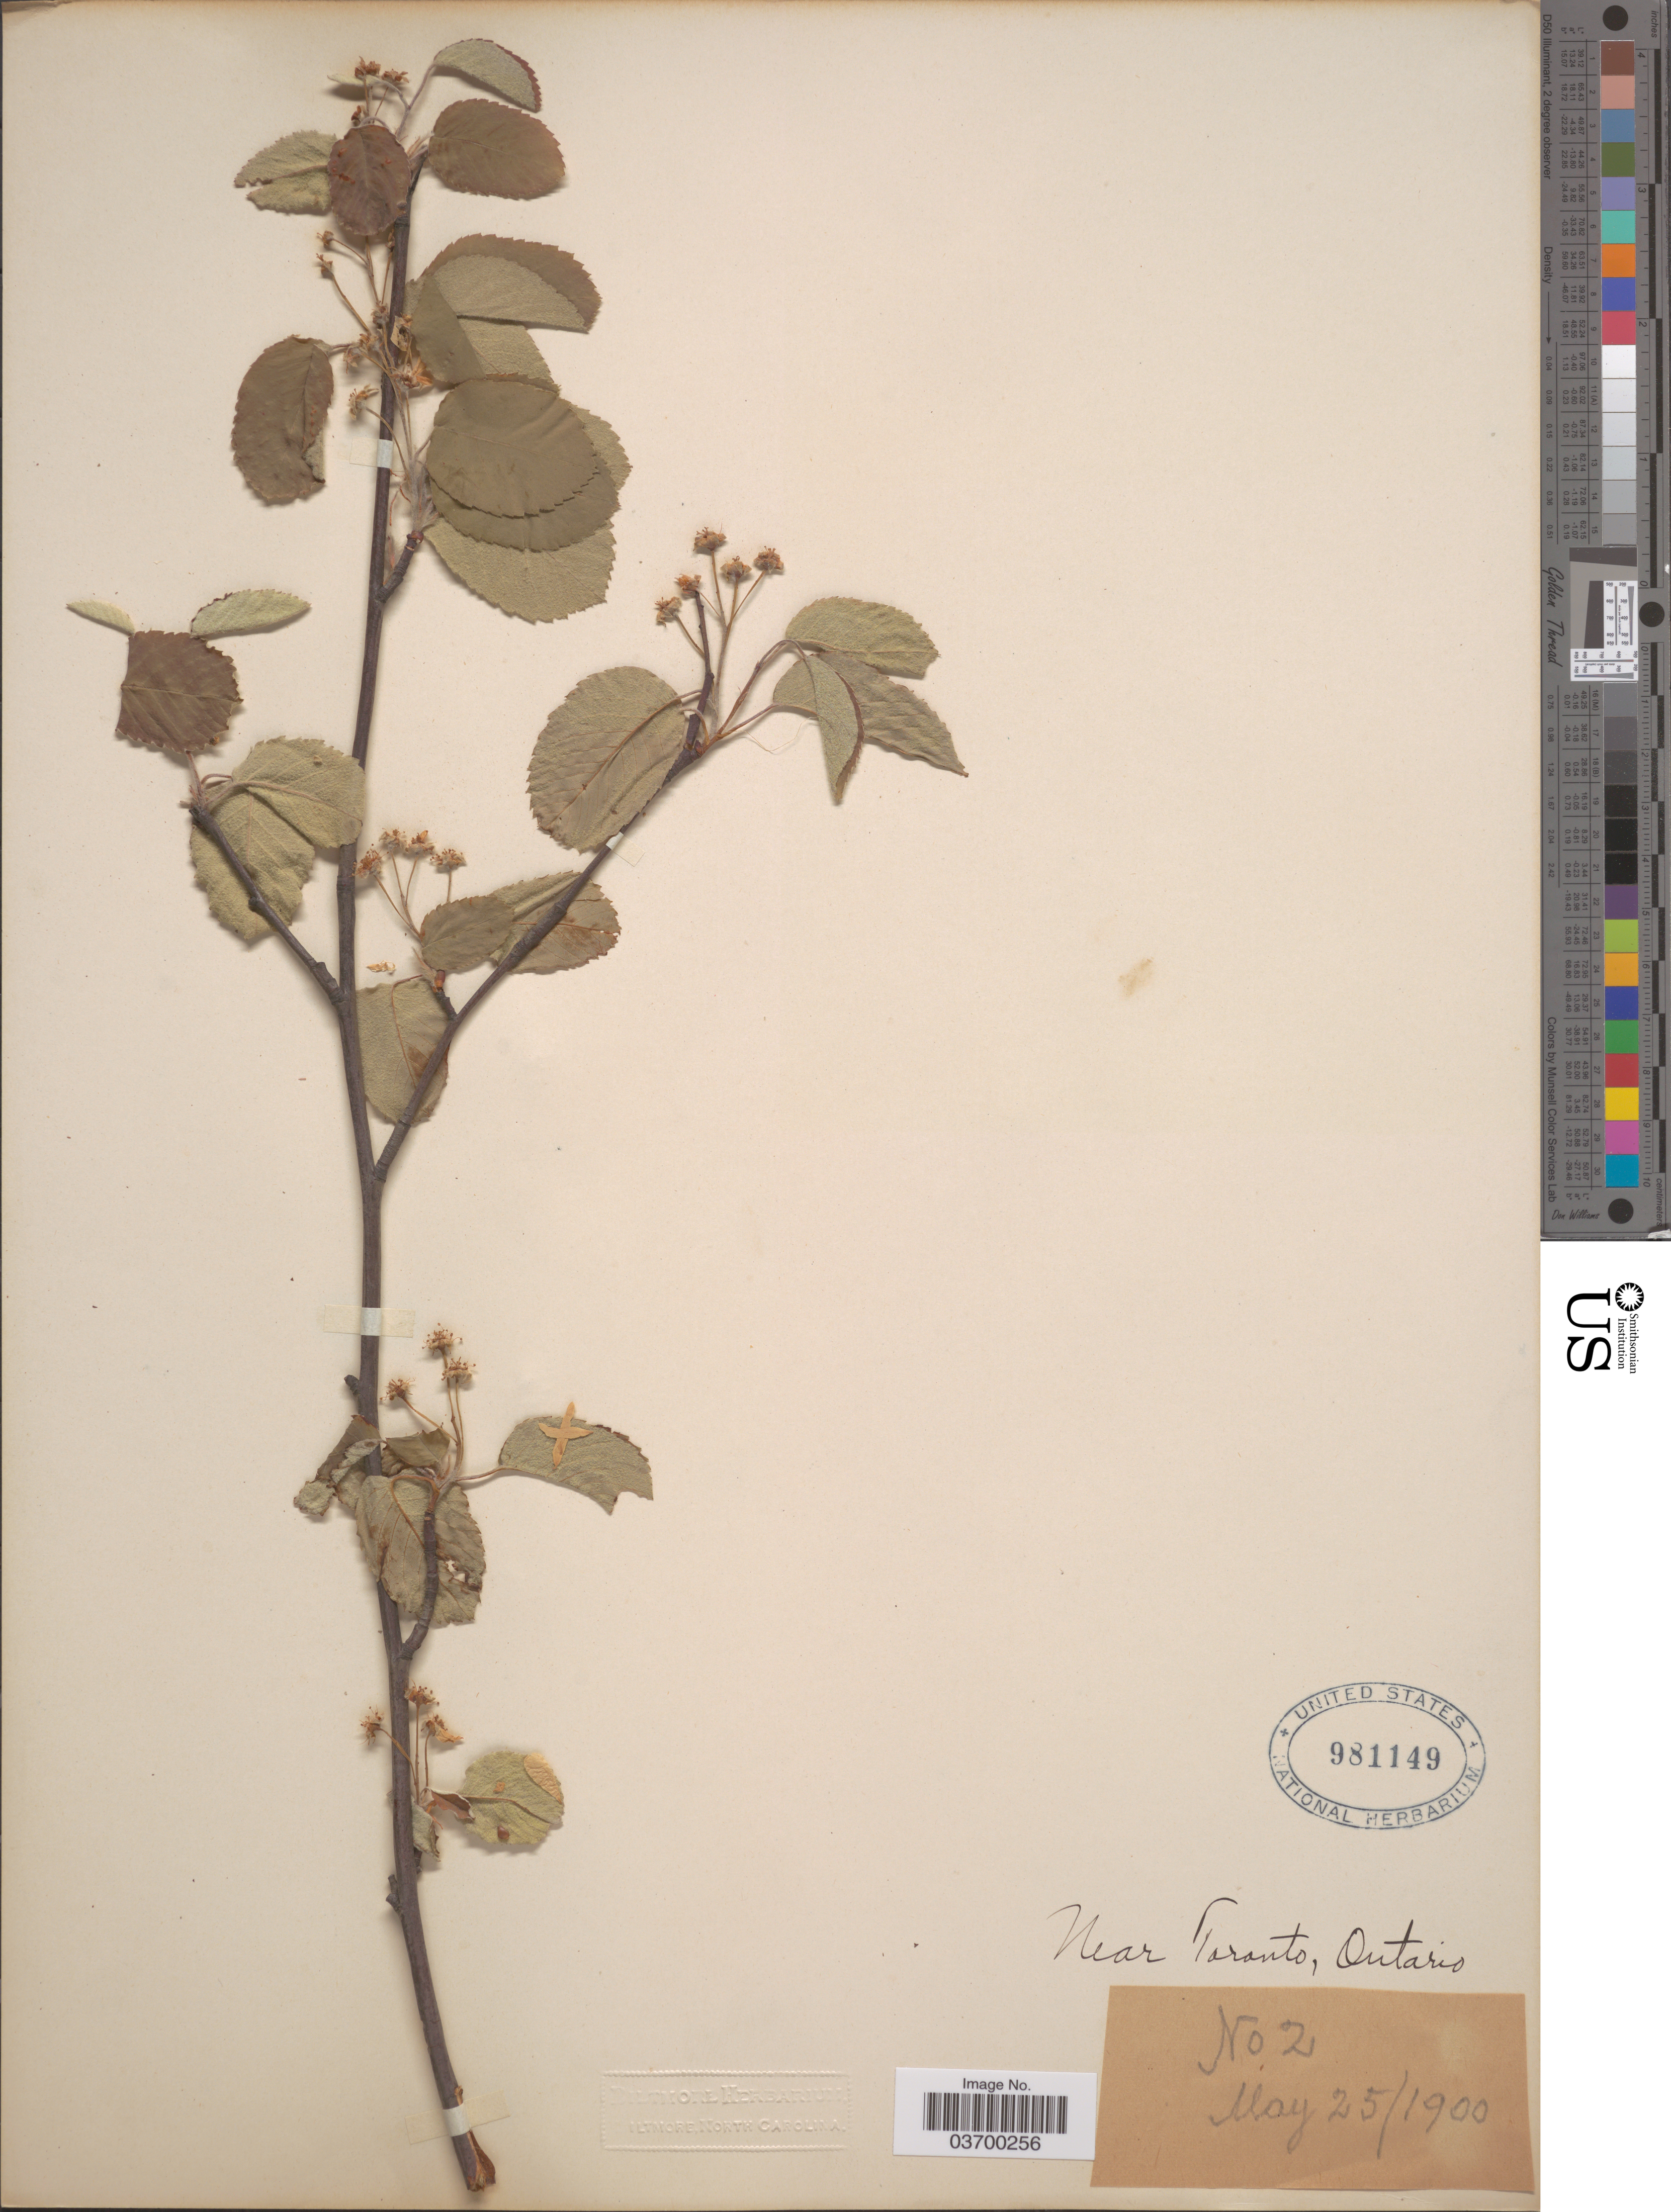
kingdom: Plantae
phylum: Tracheophyta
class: Magnoliopsida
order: Rosales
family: Rosaceae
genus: Amelanchier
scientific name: Amelanchier botryapium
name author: DC.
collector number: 2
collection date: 1900-05-25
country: Canada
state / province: Ontario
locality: Near Toranto.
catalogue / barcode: US 981149